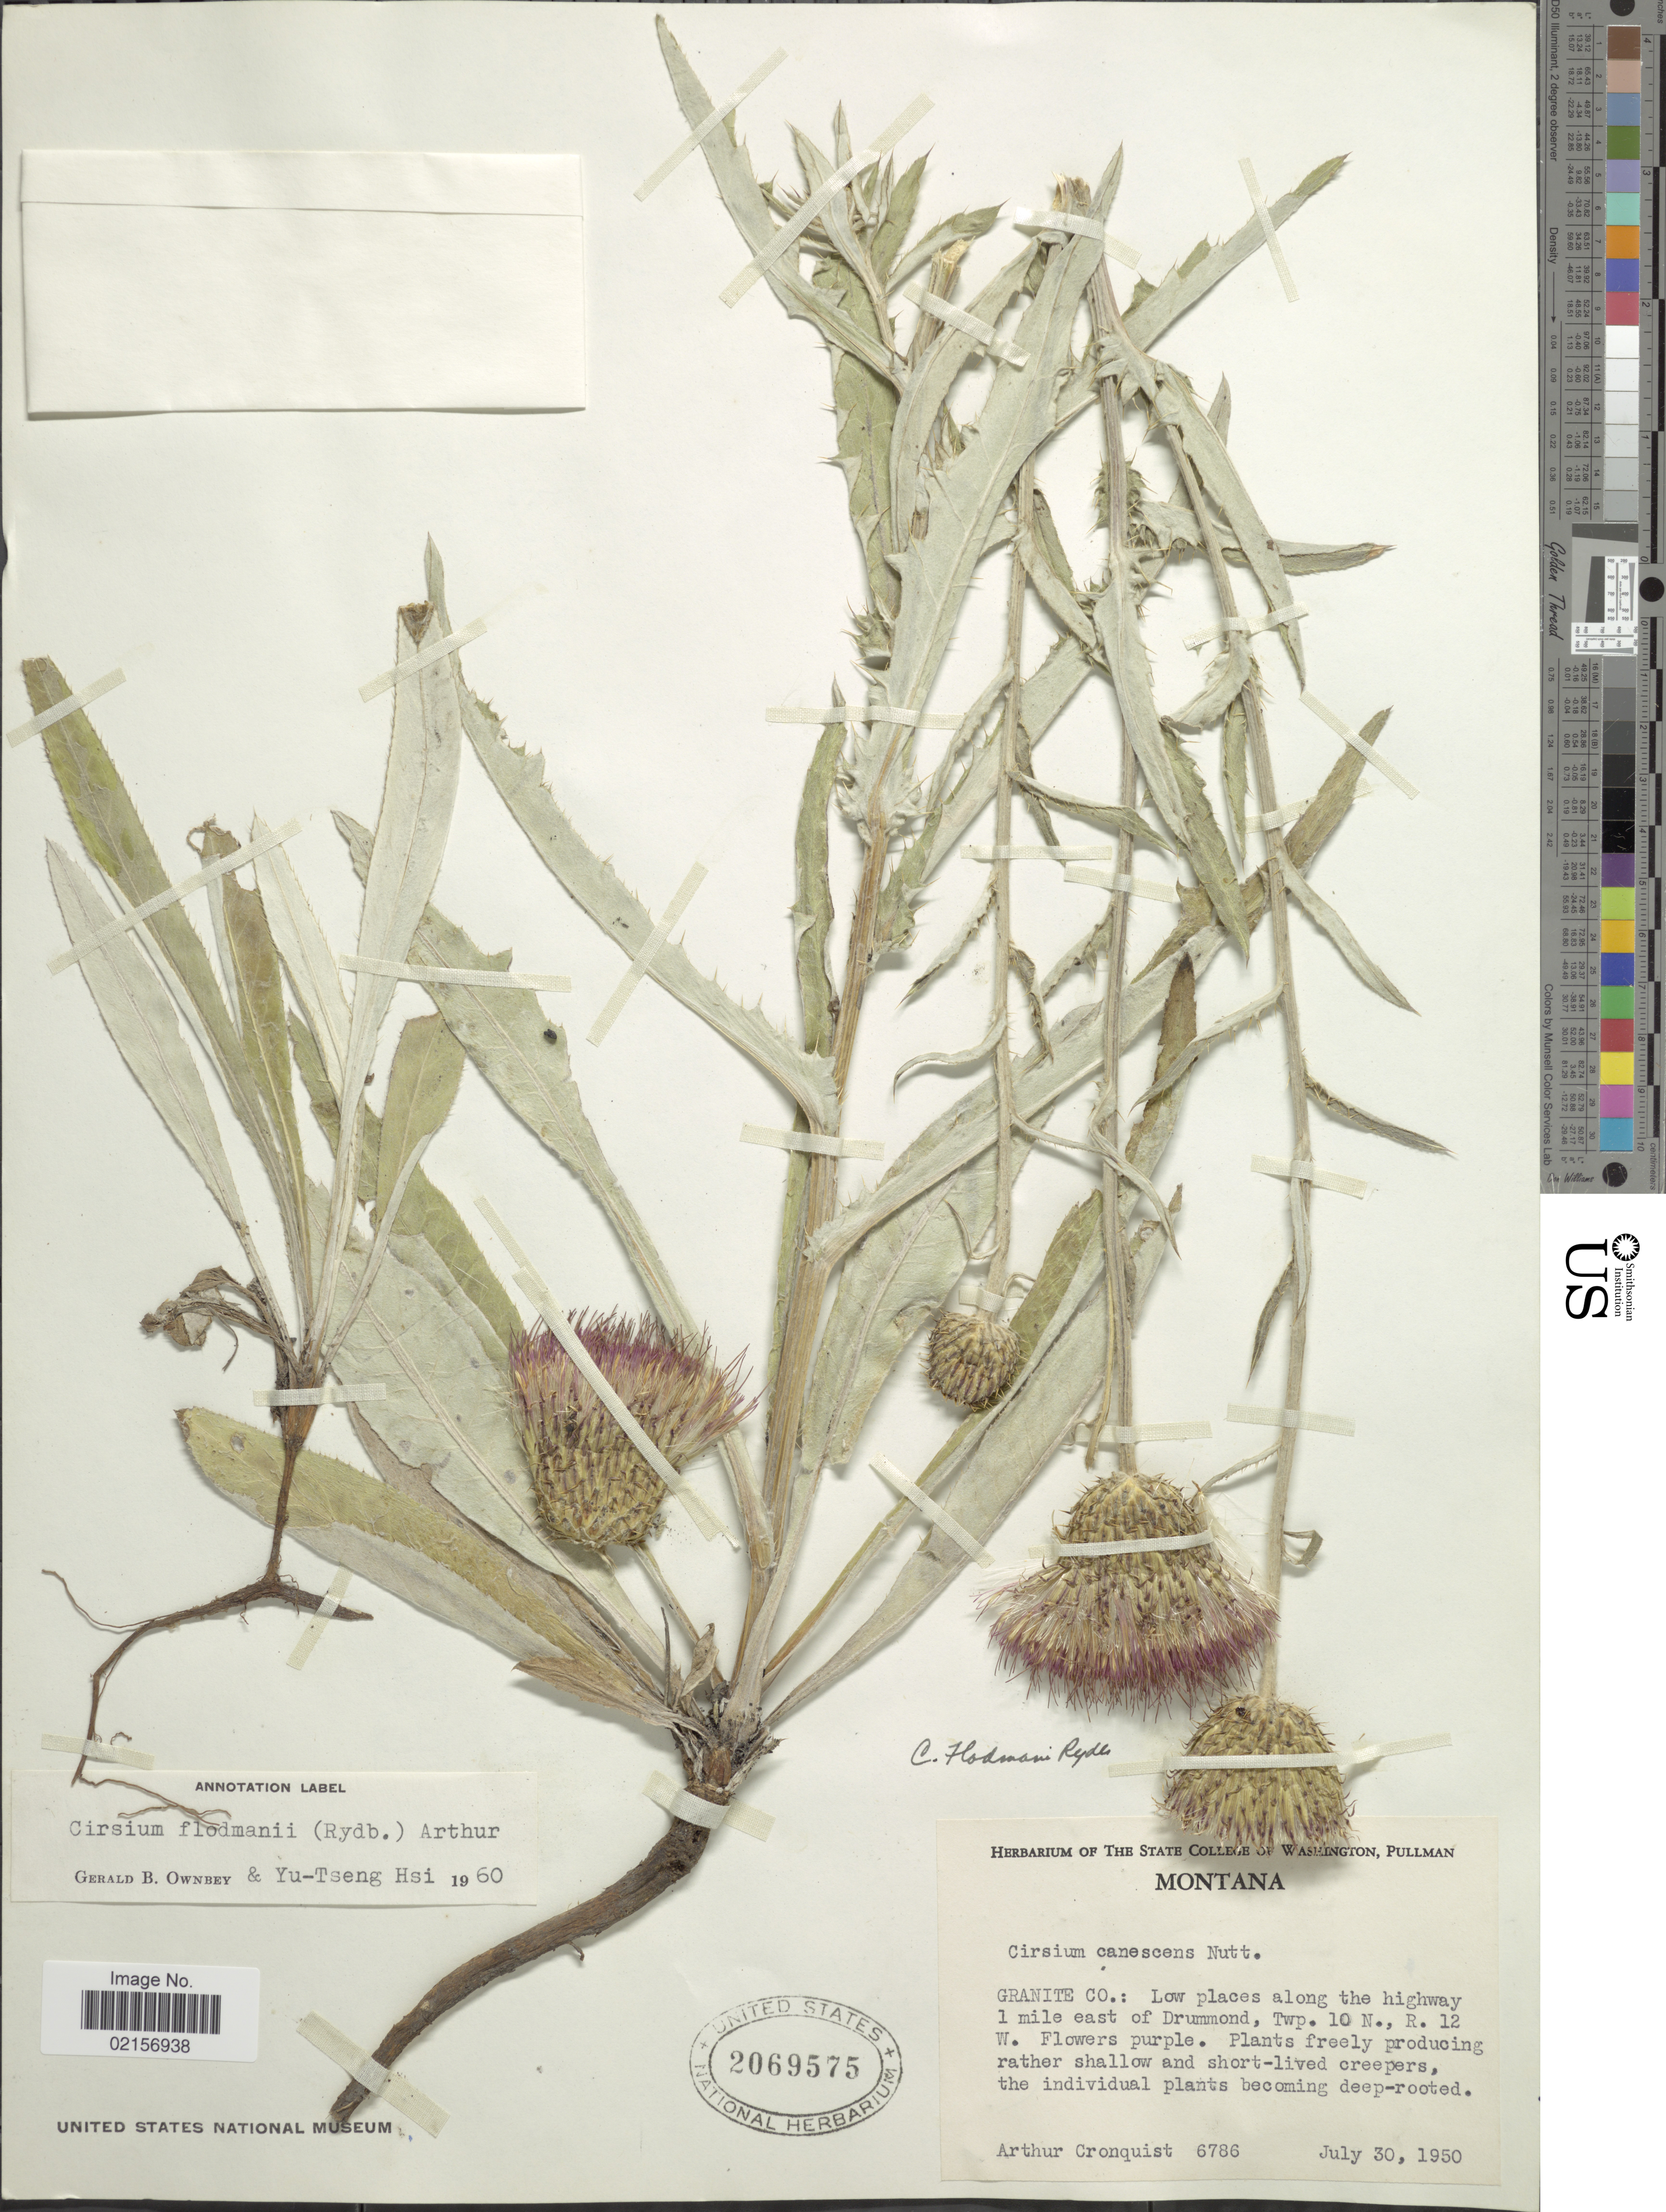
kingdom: Plantae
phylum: Tracheophyta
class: Magnoliopsida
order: Asterales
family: Asteraceae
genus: Cirsium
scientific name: Cirsium flodmanii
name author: (Rydb.) Arthur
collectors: A. J. Cronquist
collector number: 6786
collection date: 1950-07-30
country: United States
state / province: Montana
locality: Granite Co.: low places along the highway 1 miles east of Drummond, Twp. 10N., R.12 W.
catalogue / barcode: US 2069575